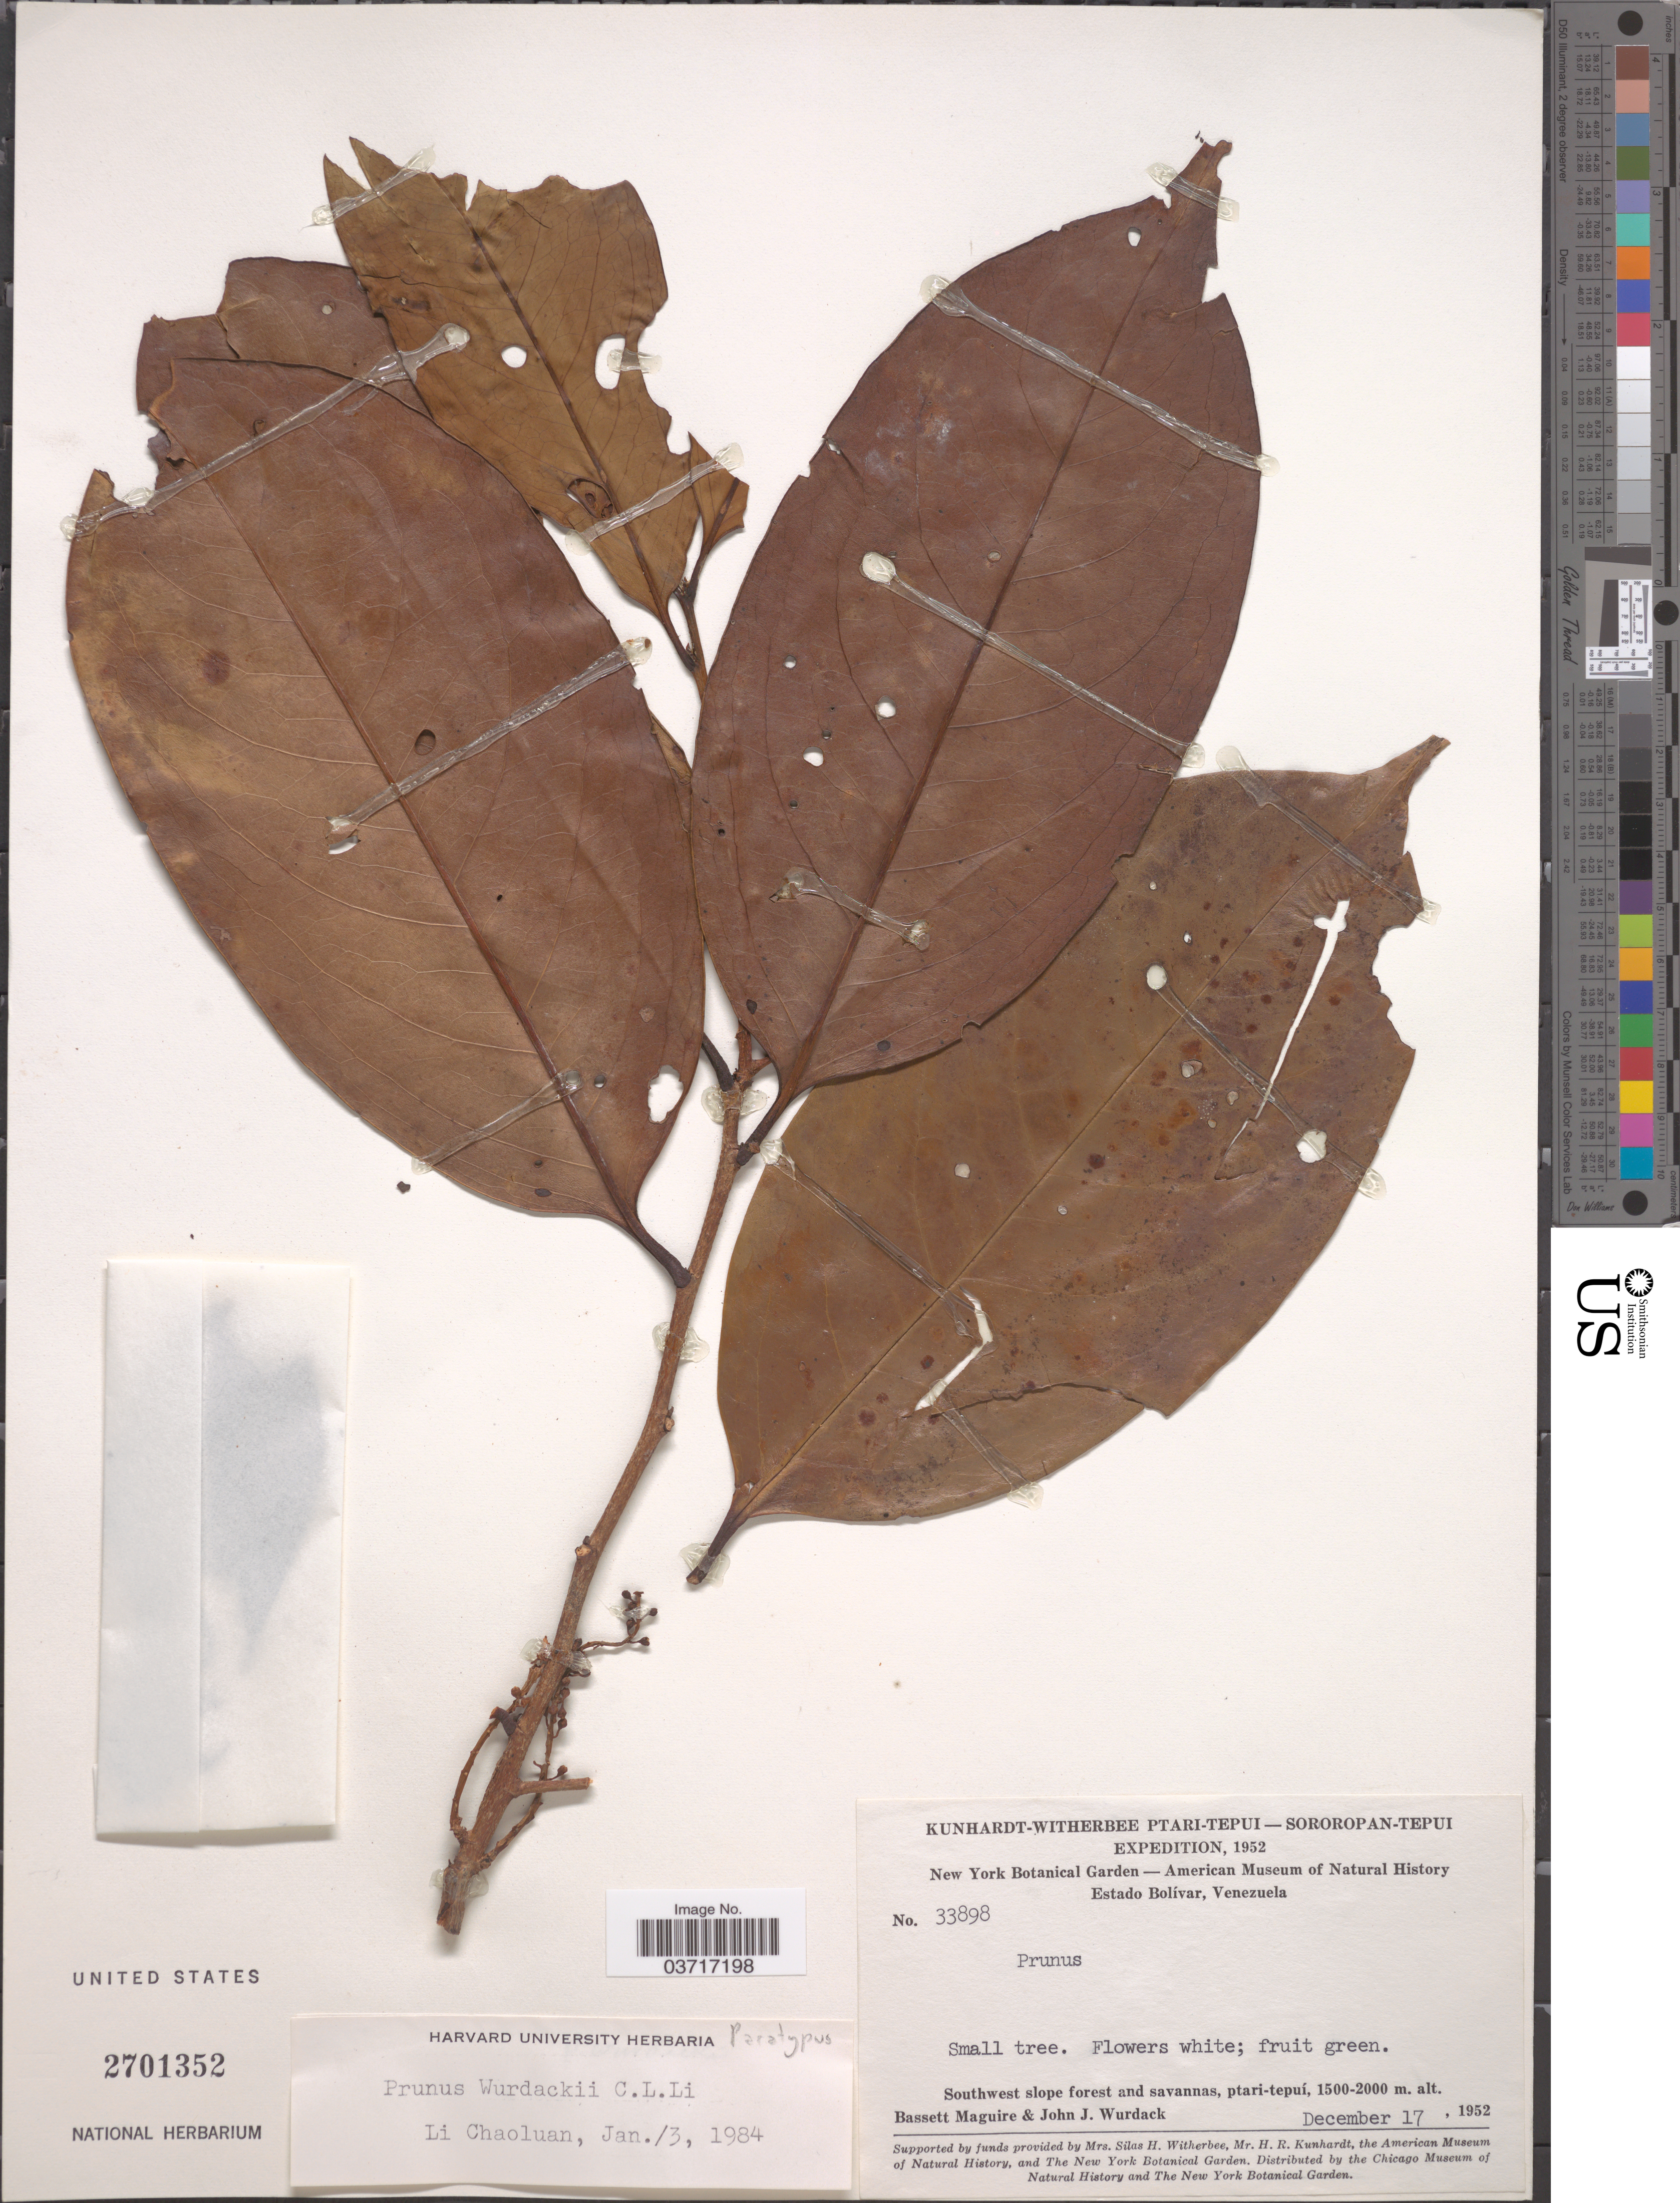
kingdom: Plantae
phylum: Tracheophyta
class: Magnoliopsida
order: Rosales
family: Rosaceae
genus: Prunus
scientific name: Prunus wurdackii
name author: C.L. Li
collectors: B. Maguire & J. J. Wurdack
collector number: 33898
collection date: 1952-12-17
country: Venezuela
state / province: Bolivar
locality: Southwest slope forest and savannas, ptari-tepuí.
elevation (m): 1500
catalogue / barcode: US 2701352